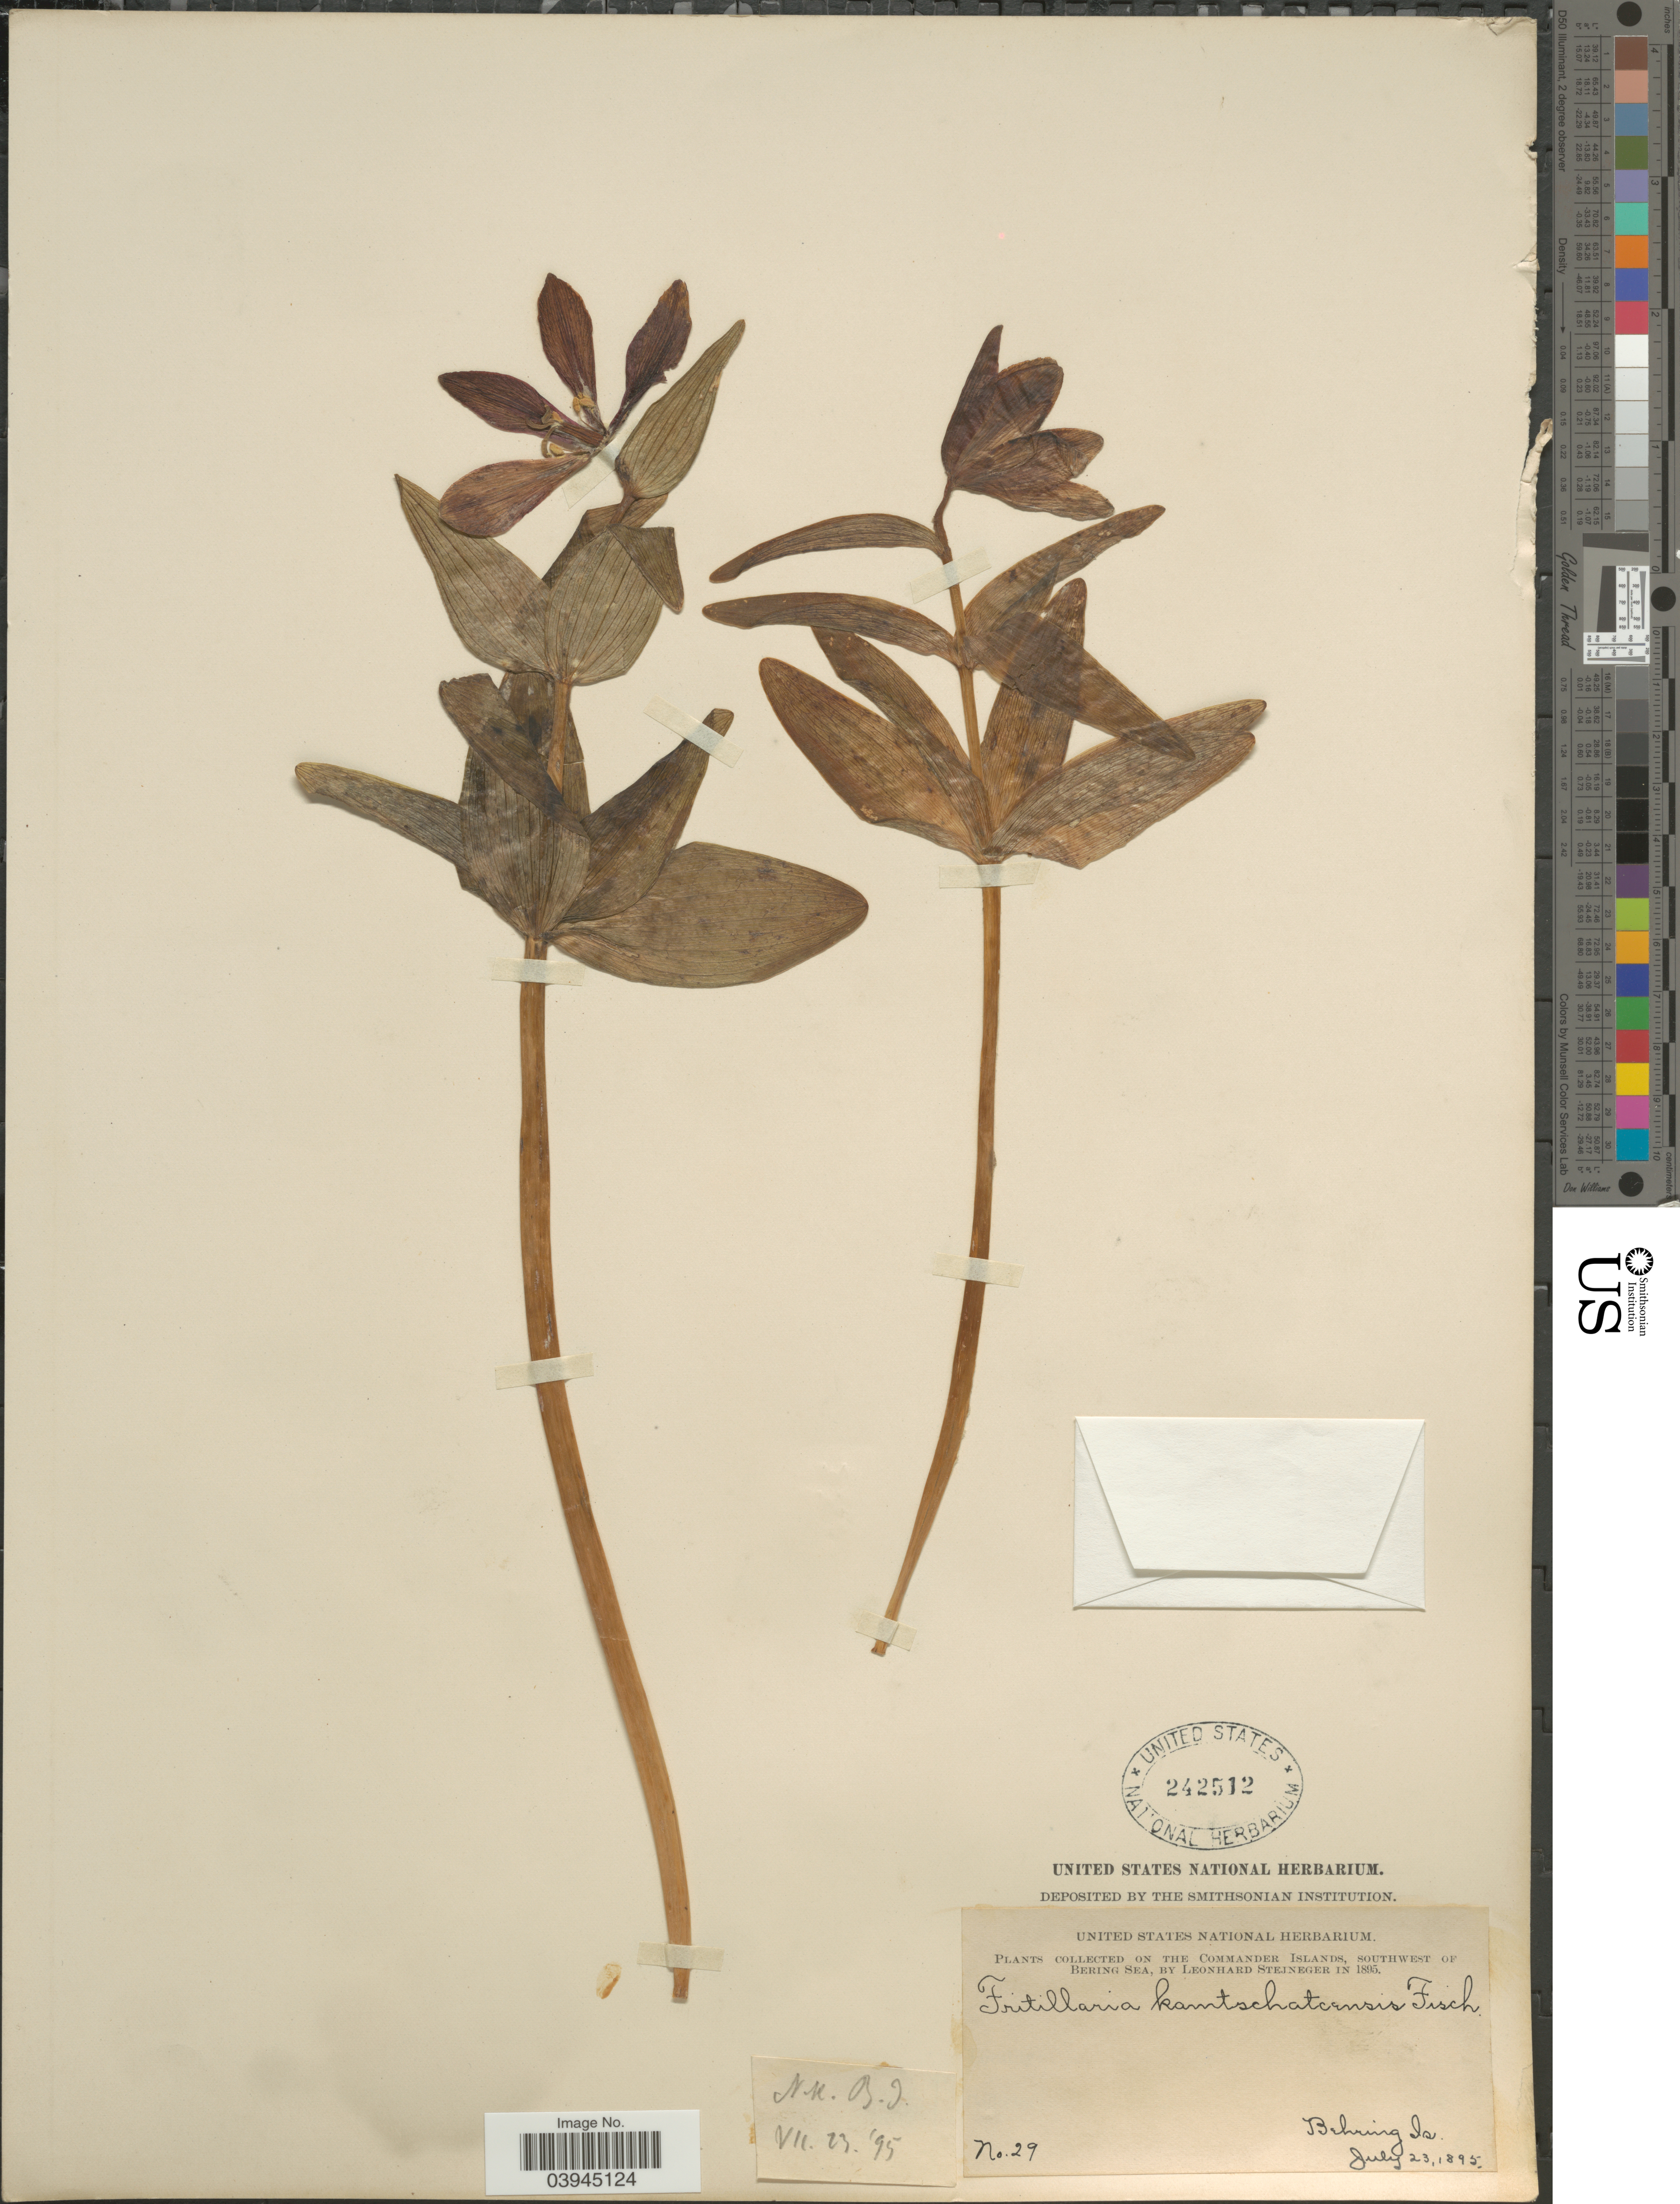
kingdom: Plantae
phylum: Tracheophyta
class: Liliopsida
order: Liliales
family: Liliaceae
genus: Fritillaria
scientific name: Fritillaria camschatcensis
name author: (L.) Ker Gawl.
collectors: L. Steineger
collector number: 29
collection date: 1895-07-23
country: Russian Federation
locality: On the Commander Islands, southwest of Bering Sea. Behring Is.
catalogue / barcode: US 242512